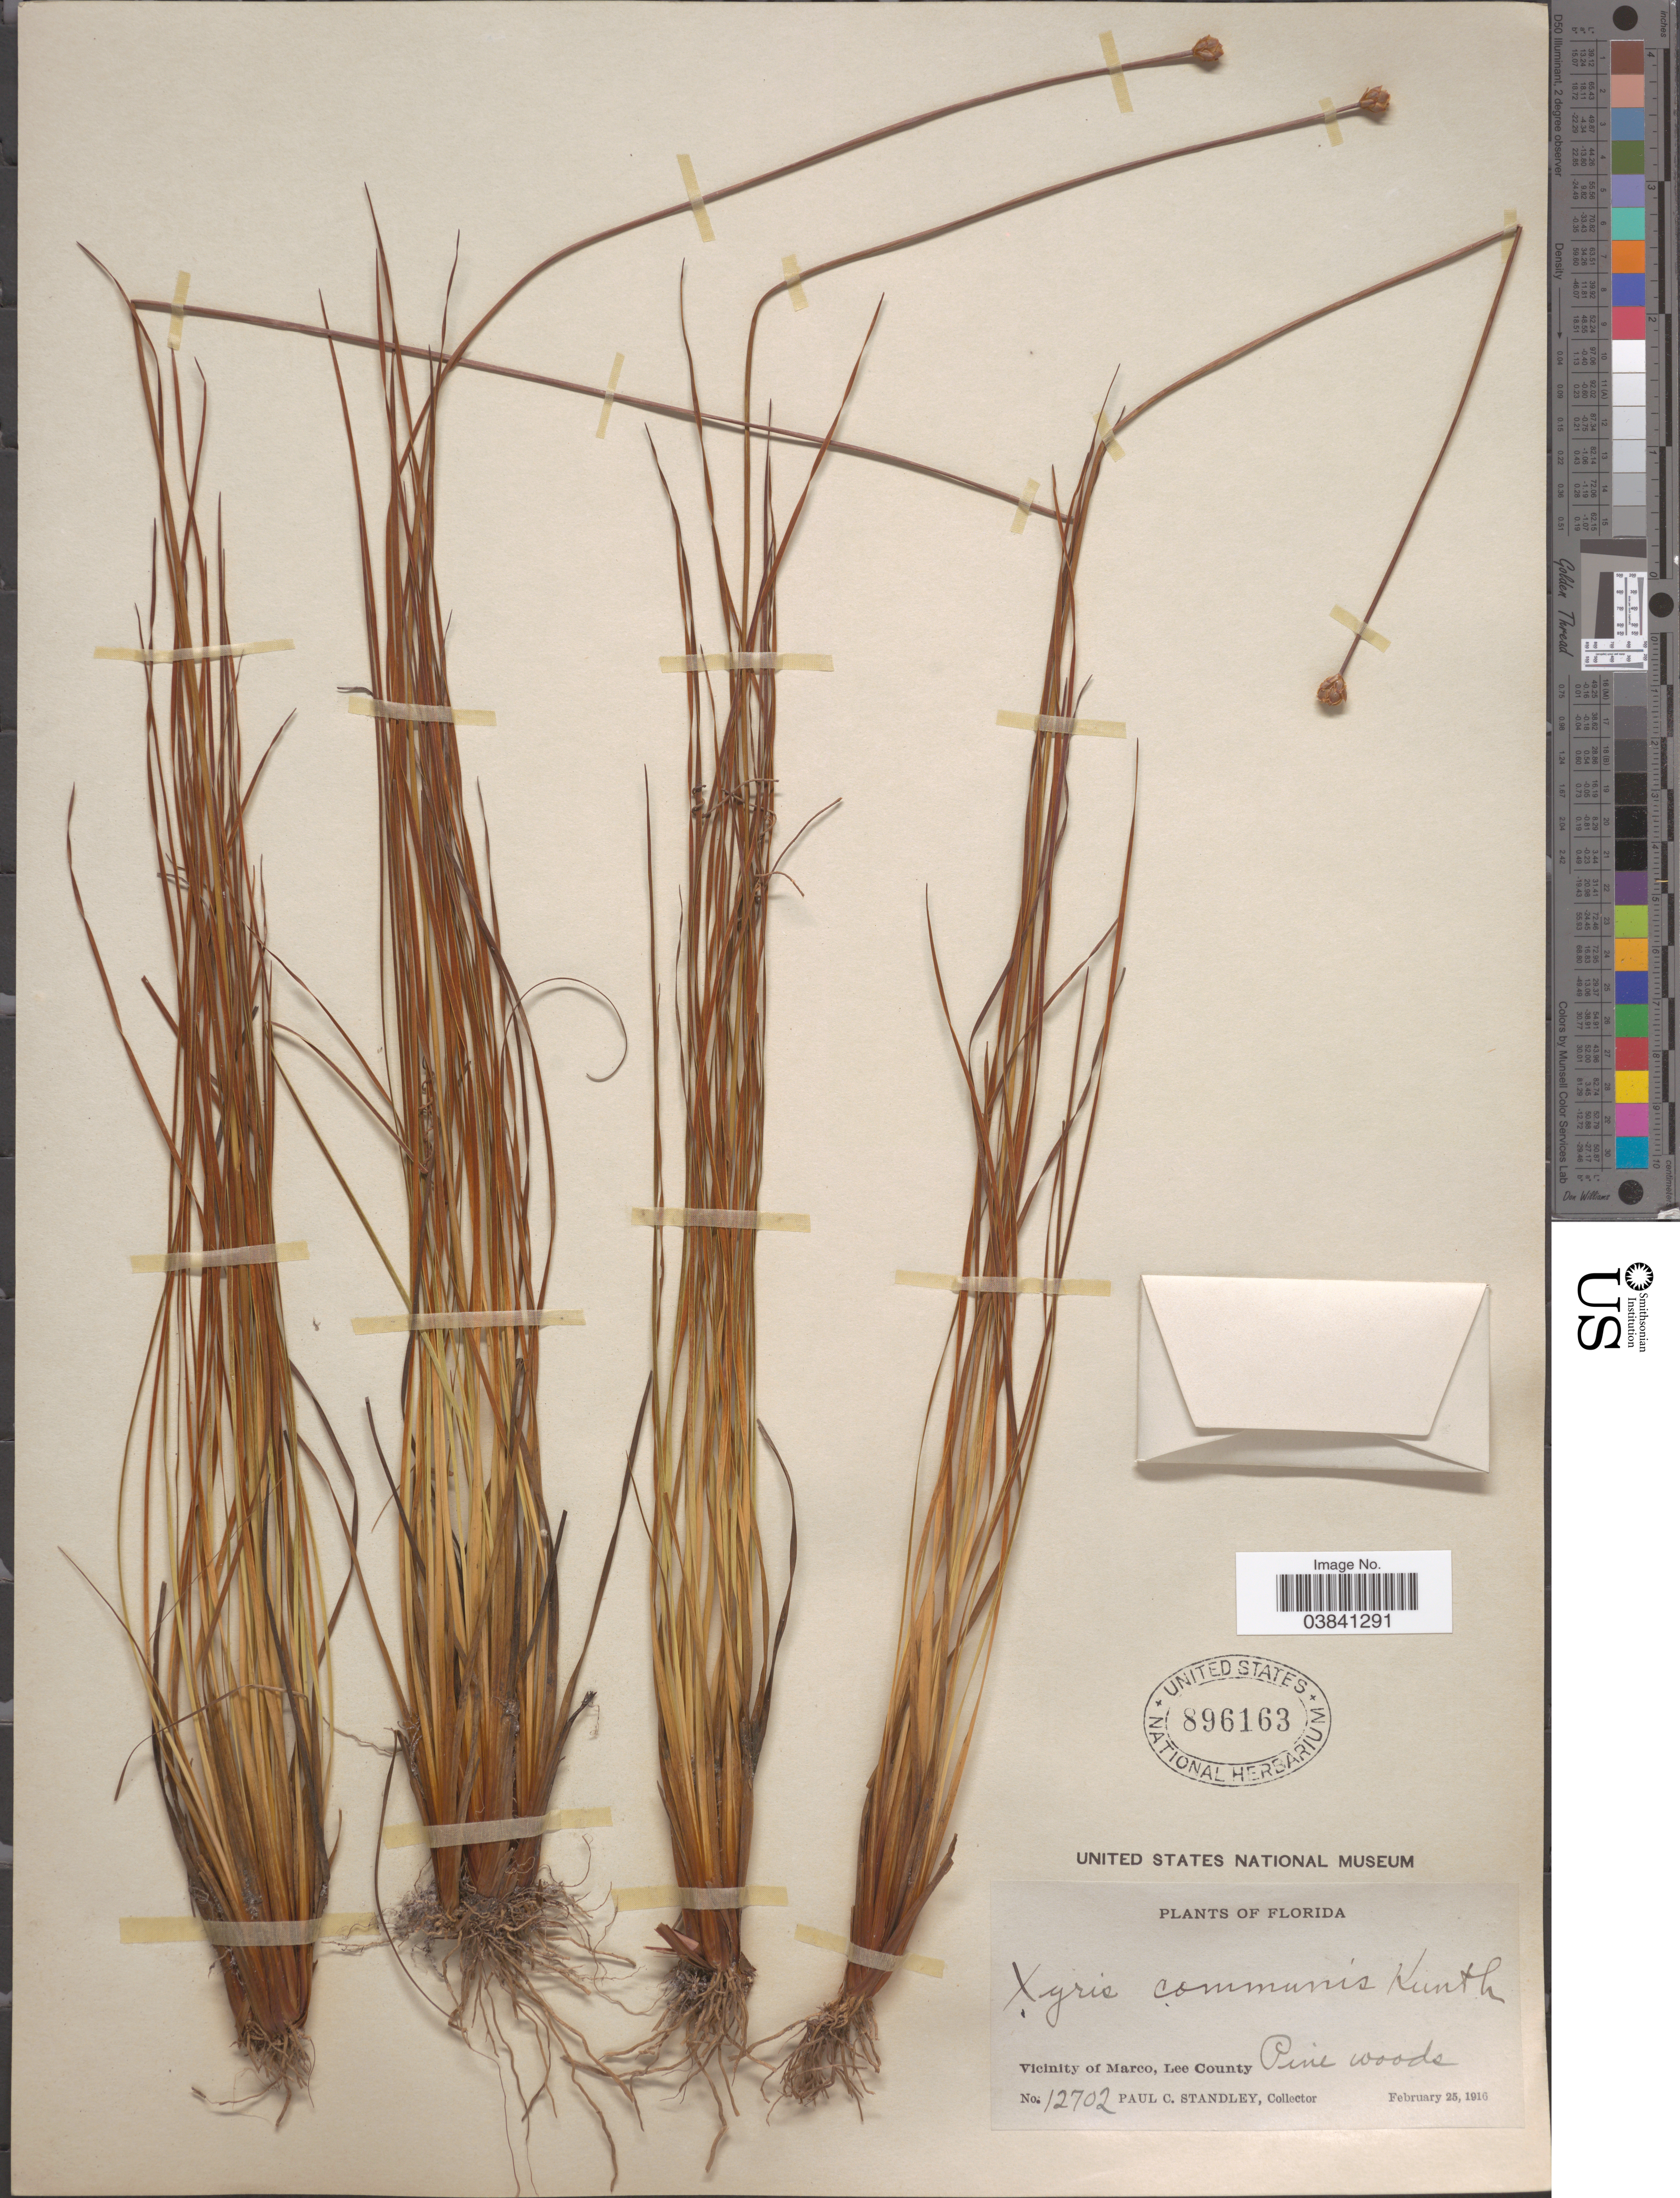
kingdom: Plantae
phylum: Tracheophyta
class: Liliopsida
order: Poales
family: Xyridaceae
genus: Xyris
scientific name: Xyris elliottii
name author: Chapm.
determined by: Strong, Mark T., (BOT), Smithsonian Institution - National Museum of Natural History (UNITED STATES)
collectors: P. C. Standley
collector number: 12702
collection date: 1916-02-25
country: United States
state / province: Florida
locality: Vicinity of Marco, Lee County. Pine woods.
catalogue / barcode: US 896163